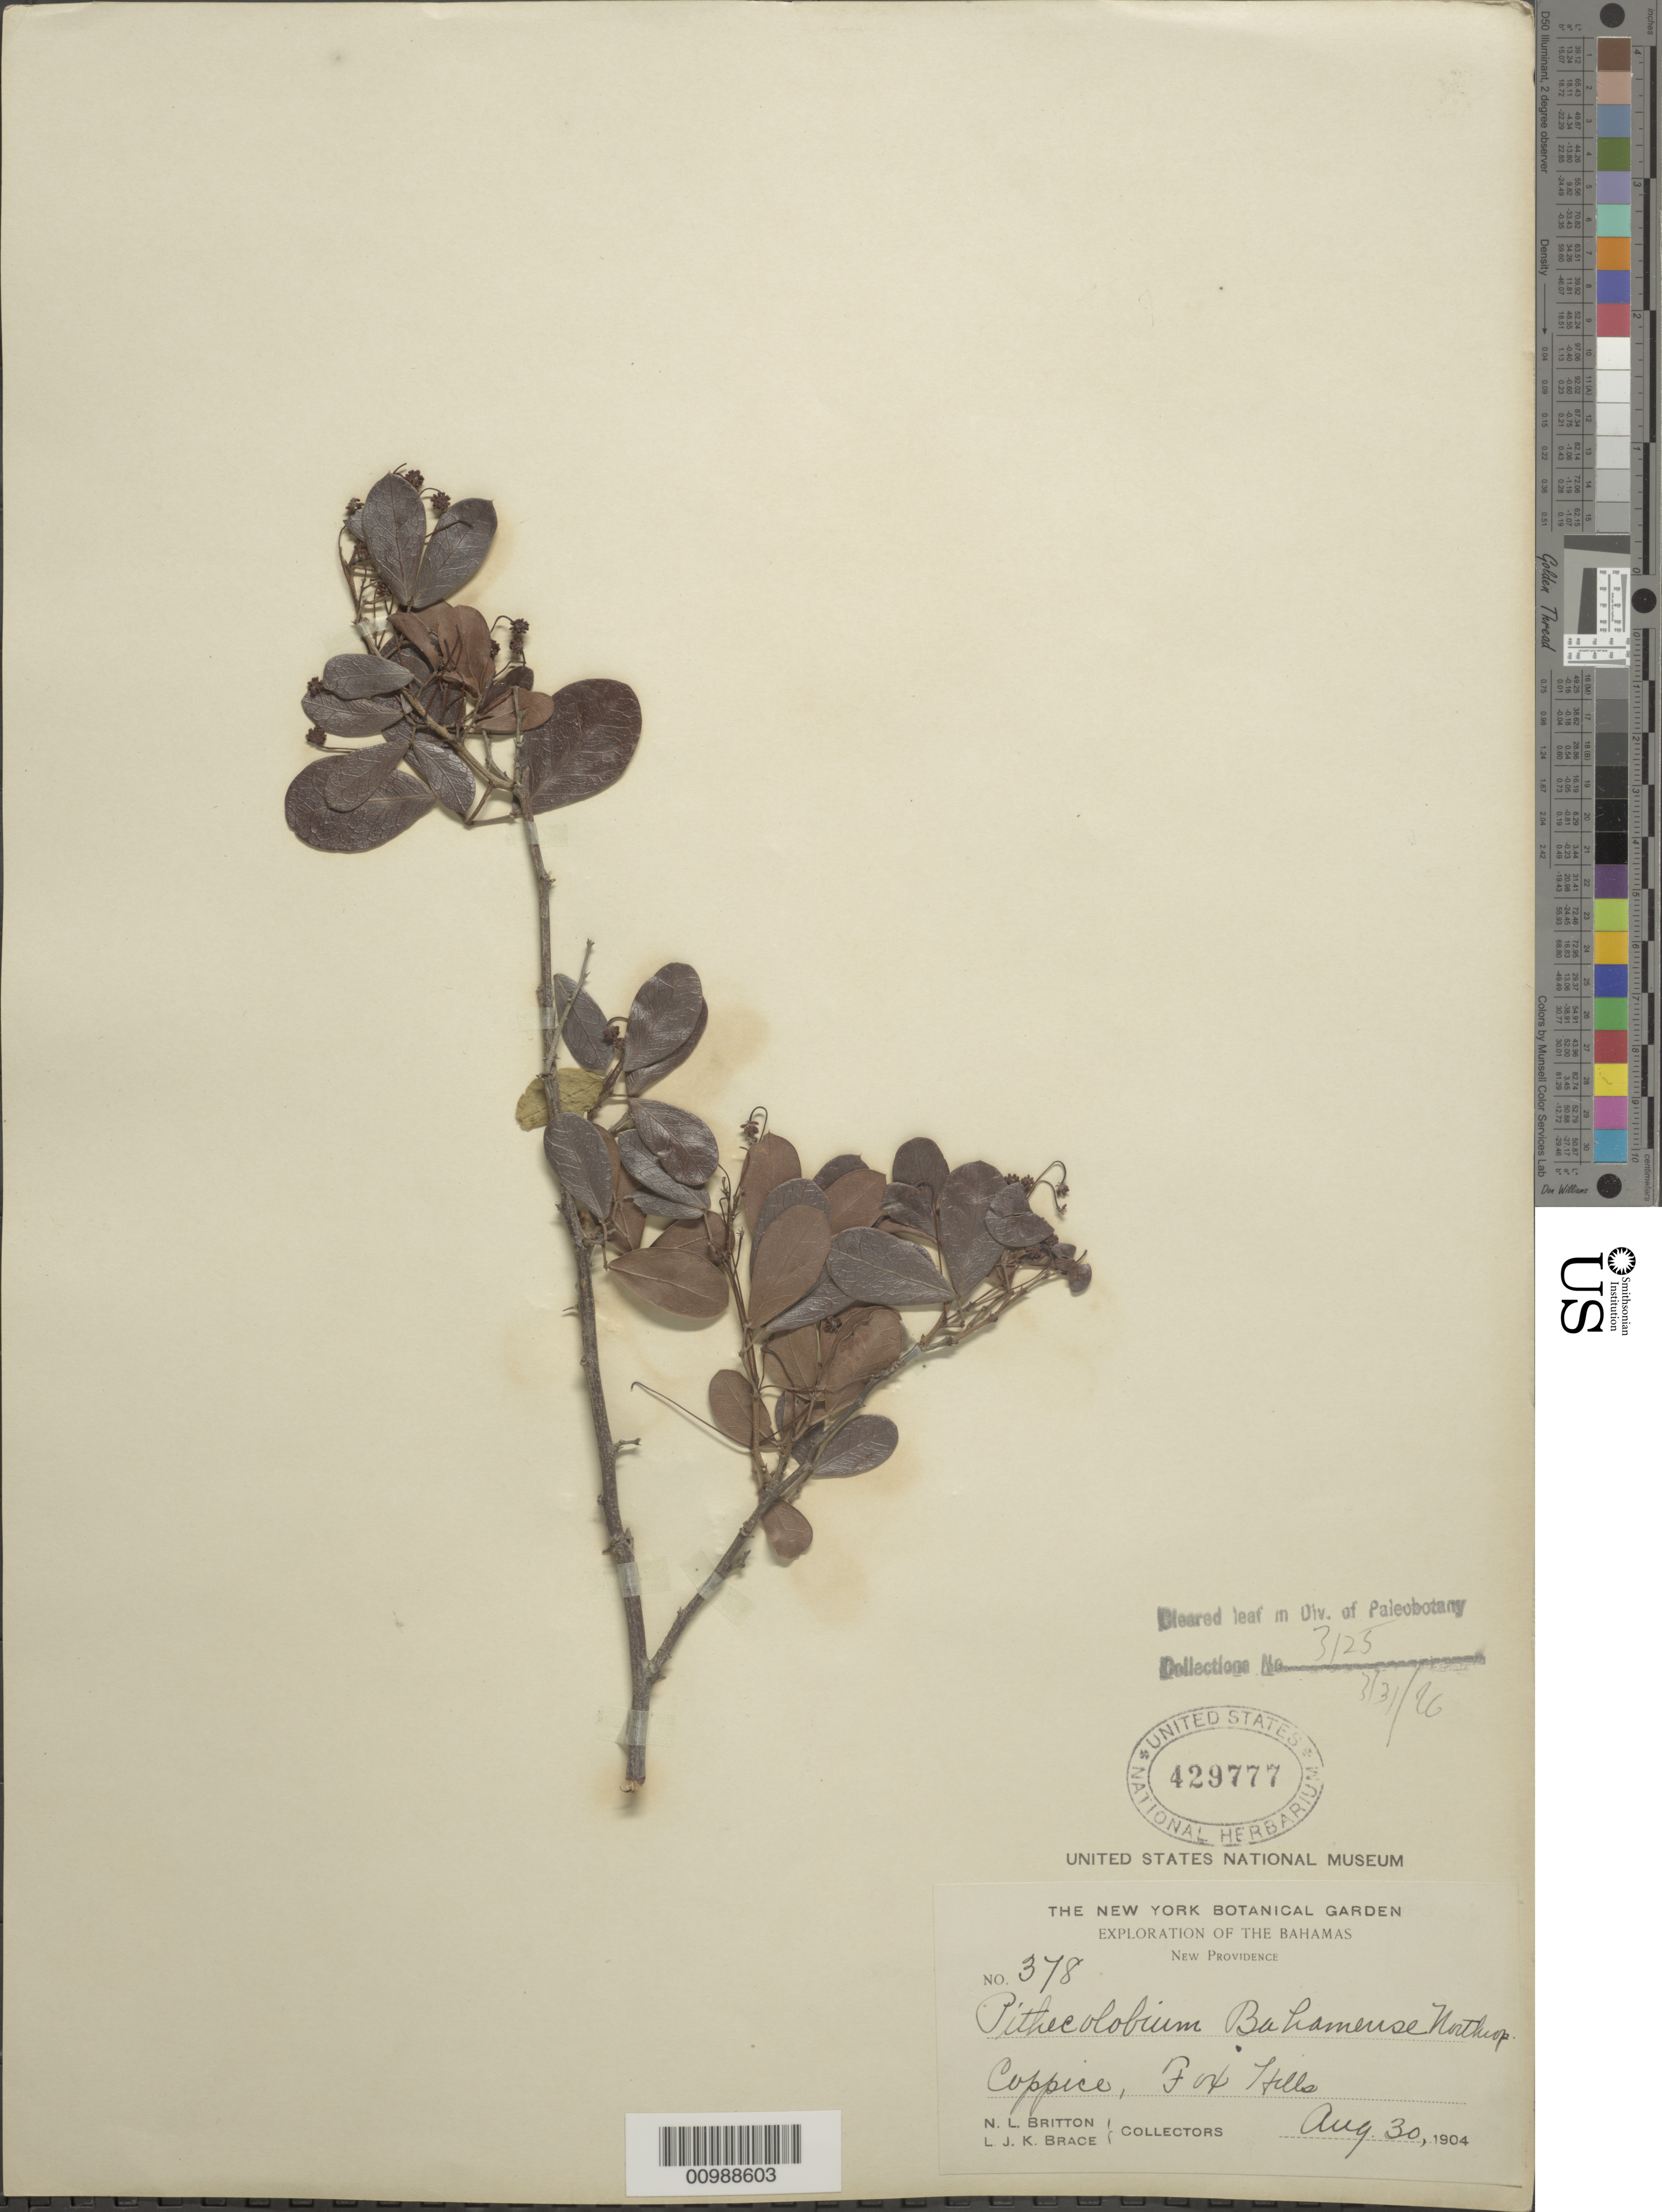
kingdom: Plantae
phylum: Tracheophyta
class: Magnoliopsida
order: Fabales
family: Fabaceae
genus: Pithecellobium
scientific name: Pithecellobium bahamense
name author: Northr.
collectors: N. Britton & L. J. K. Brace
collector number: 378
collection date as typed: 30 Aug 1904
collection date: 1904-08-30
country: Bahamas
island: New Providence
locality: Fox Hills, Coppice.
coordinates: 0 N, 0 E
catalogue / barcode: US 429777